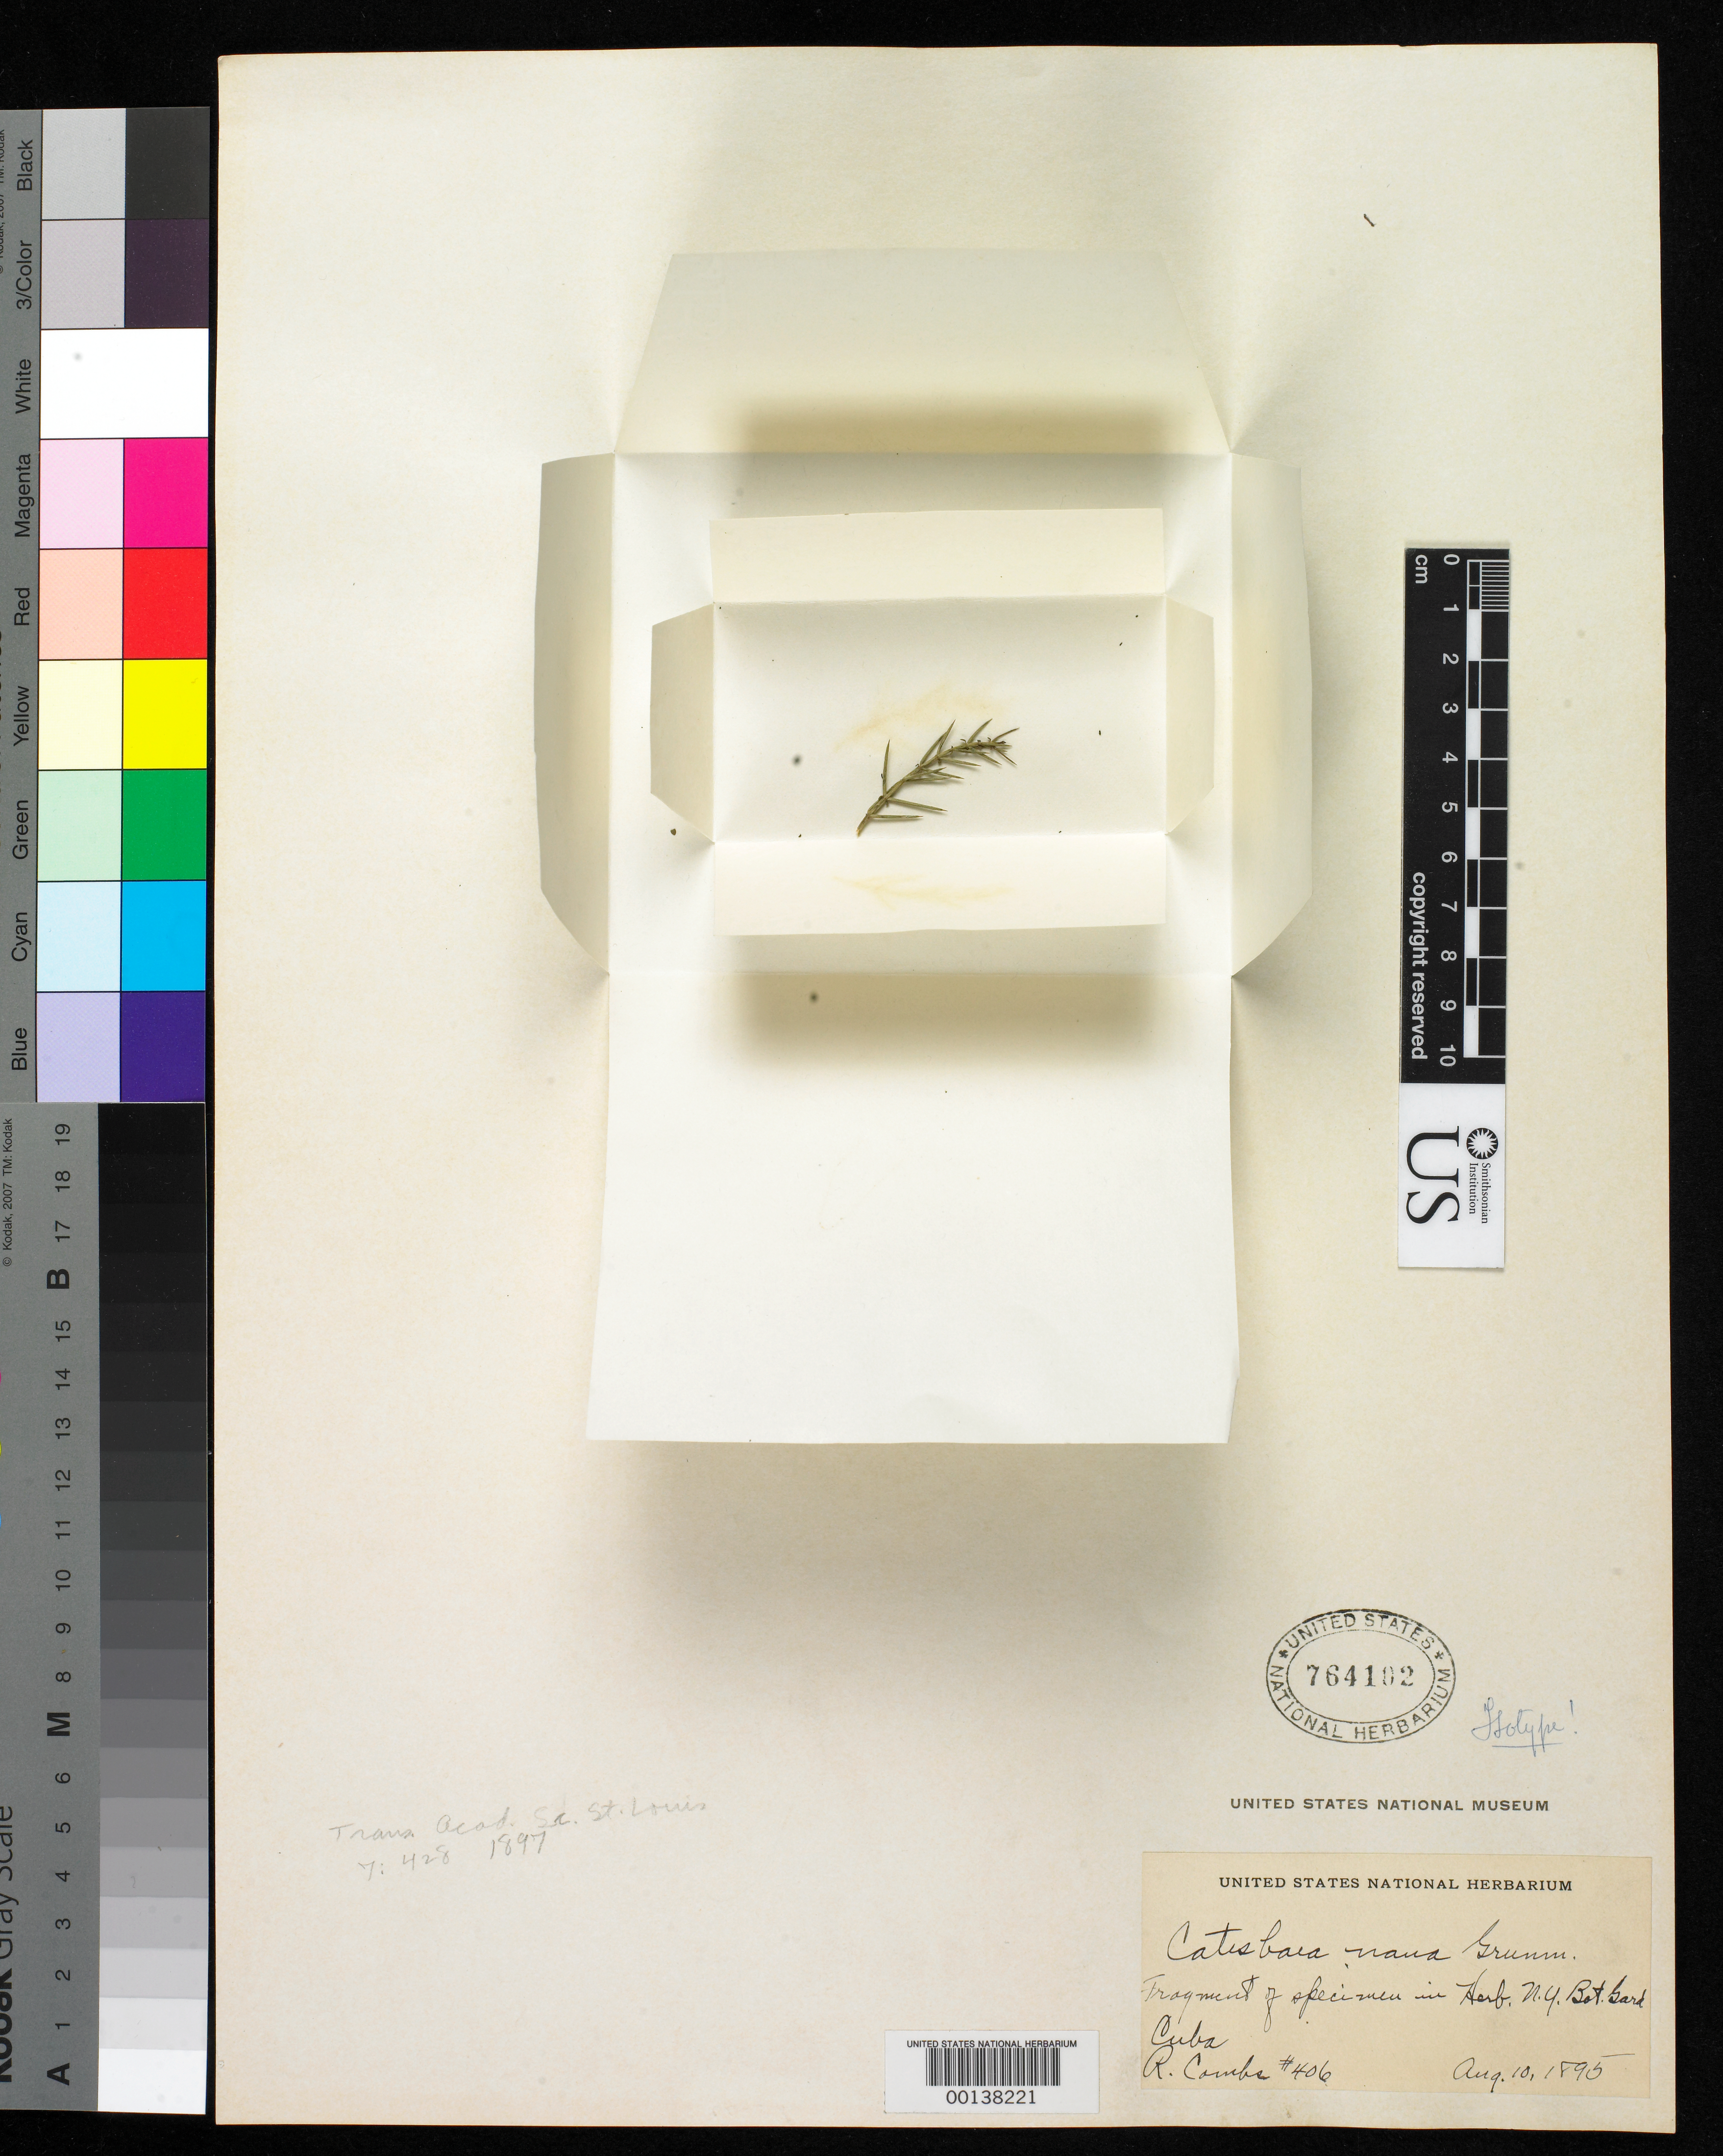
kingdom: Plantae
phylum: Tracheophyta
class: Magnoliopsida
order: Gentianales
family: Rubiaceae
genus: Catesbaea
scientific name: Catesbaea nana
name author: Greenm.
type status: Isotype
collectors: R. Combs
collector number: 406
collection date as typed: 10 Aug 1895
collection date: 1895-08-10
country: Cuba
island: Greater Antilles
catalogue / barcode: US 764102